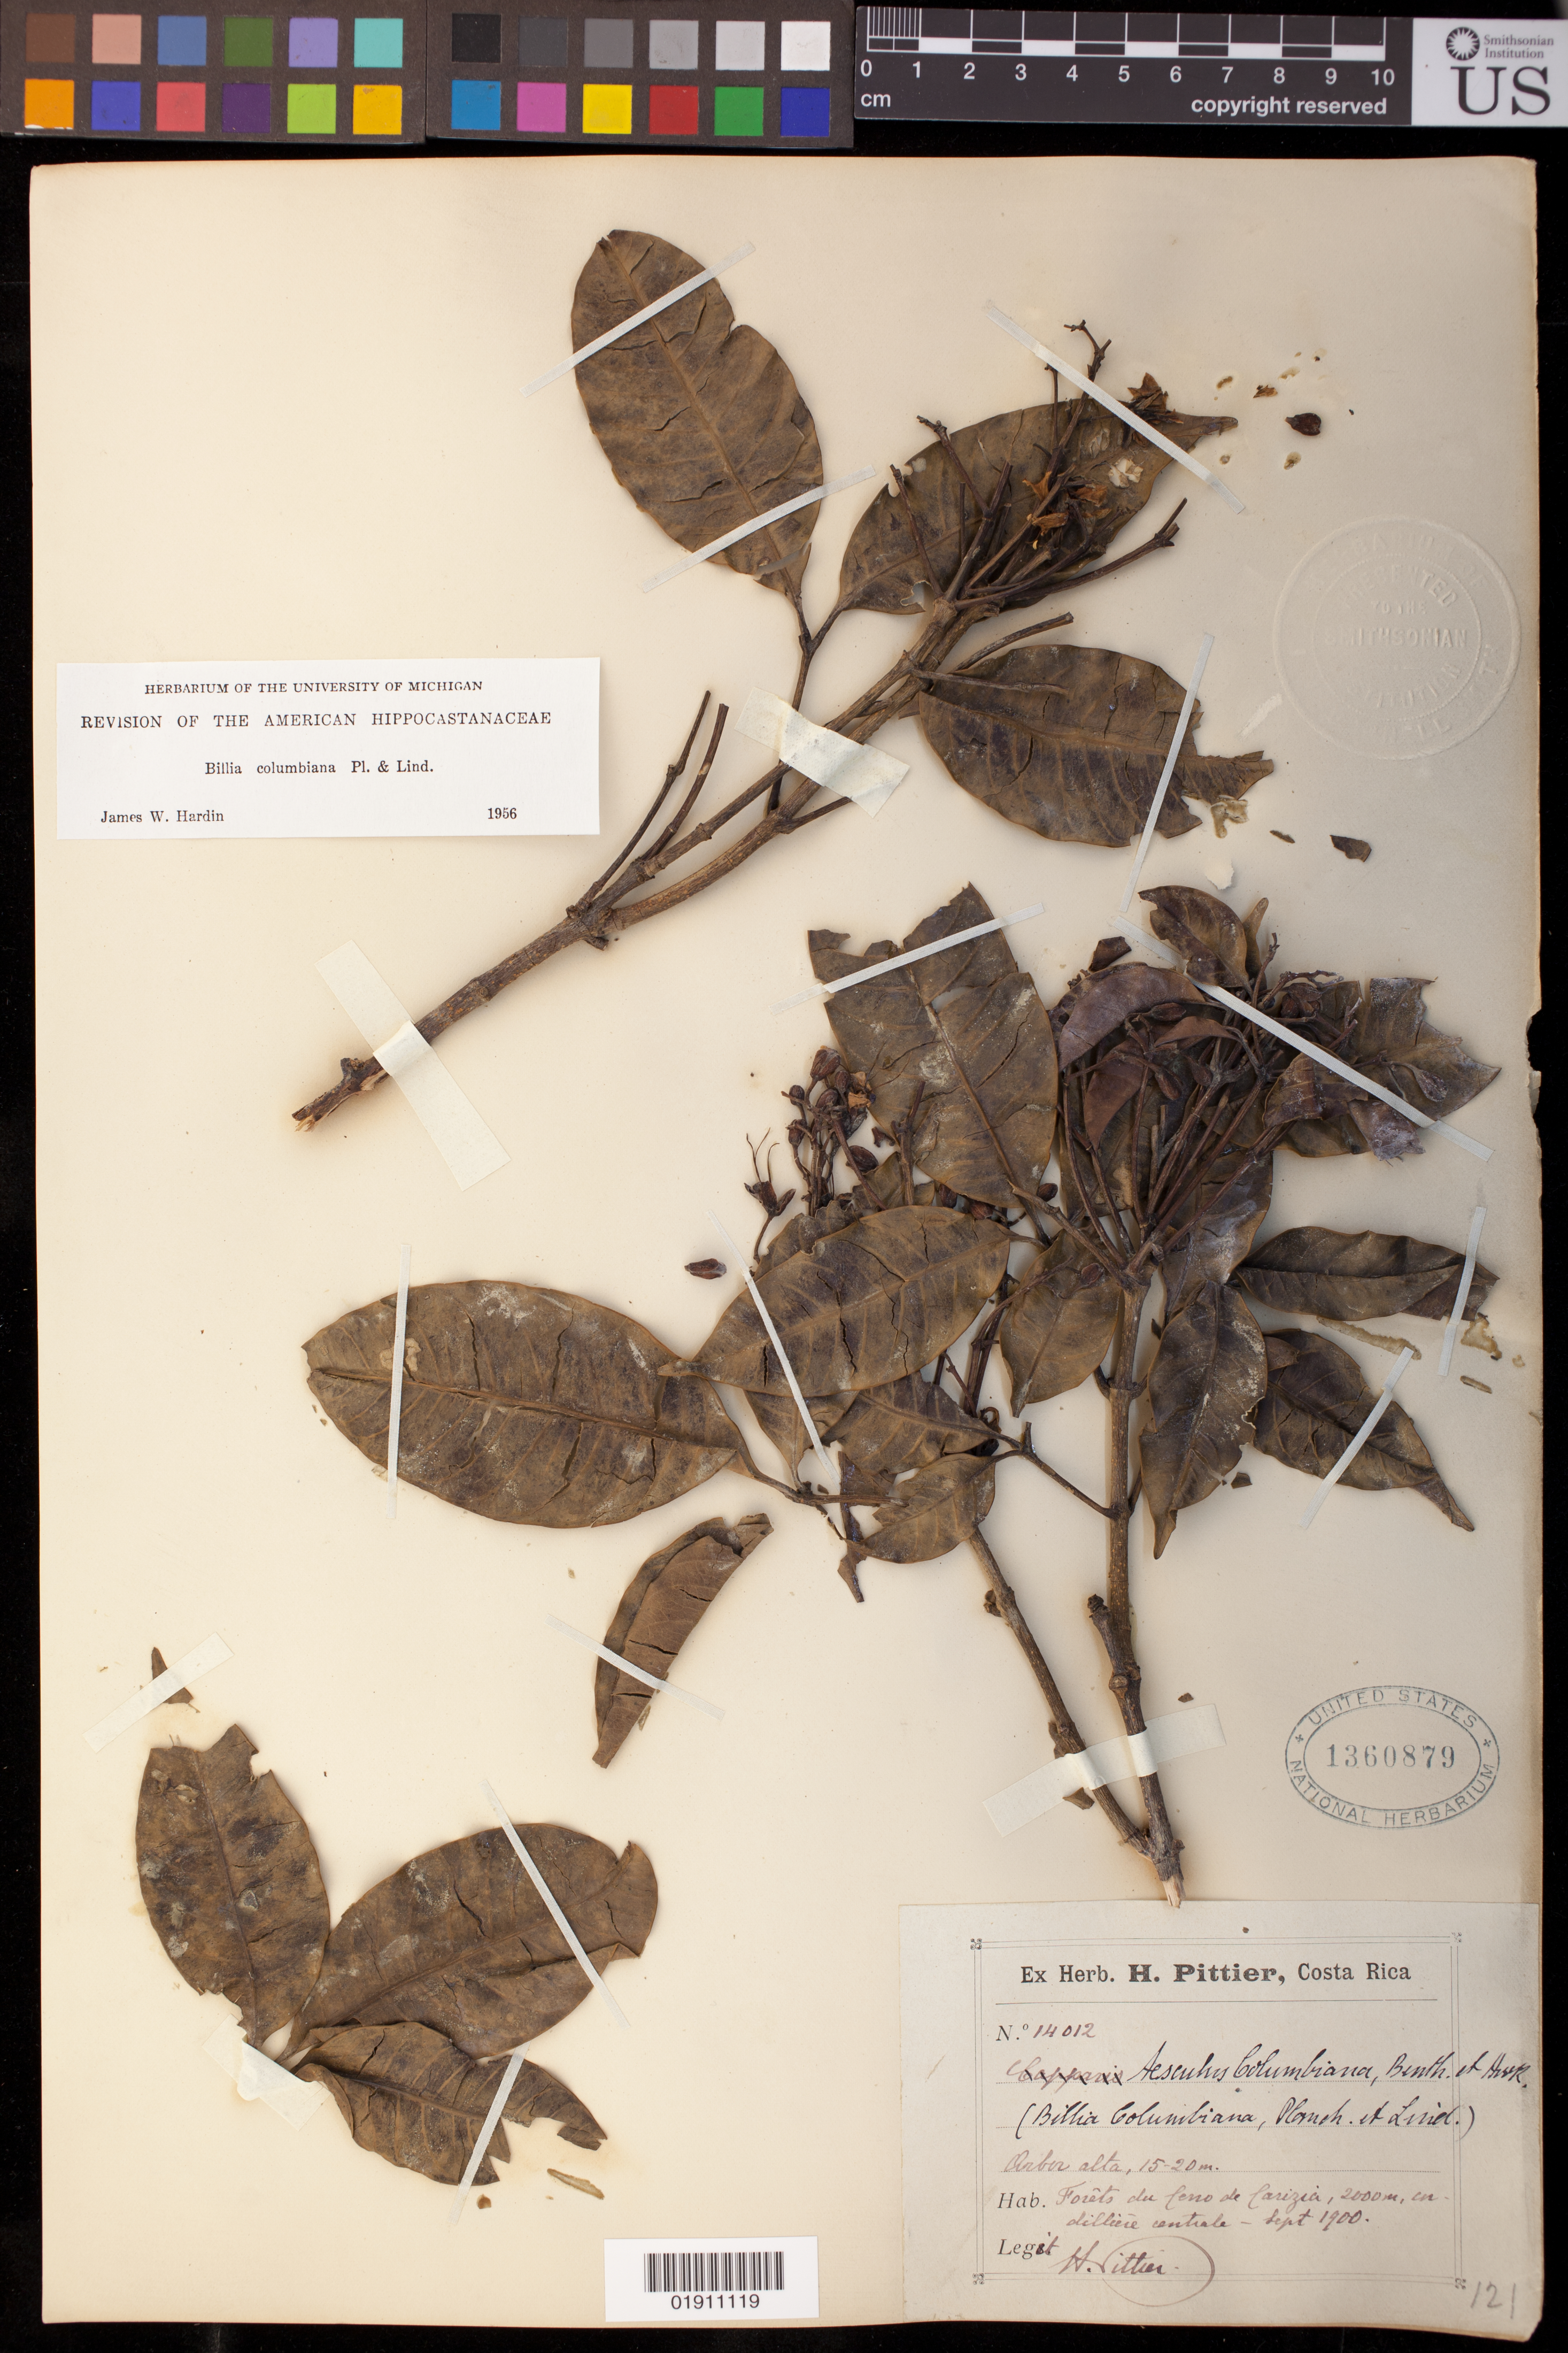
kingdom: Plantae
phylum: Tracheophyta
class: Magnoliopsida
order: Sapindales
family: Sapindaceae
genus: Billia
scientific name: Billia columbiana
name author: Planch. & Linden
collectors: H. F. Pittier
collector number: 14012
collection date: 1900-09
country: Costa Rica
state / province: Heredia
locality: Forets du Cerro de Carizia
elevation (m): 2000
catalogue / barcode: US 1360879